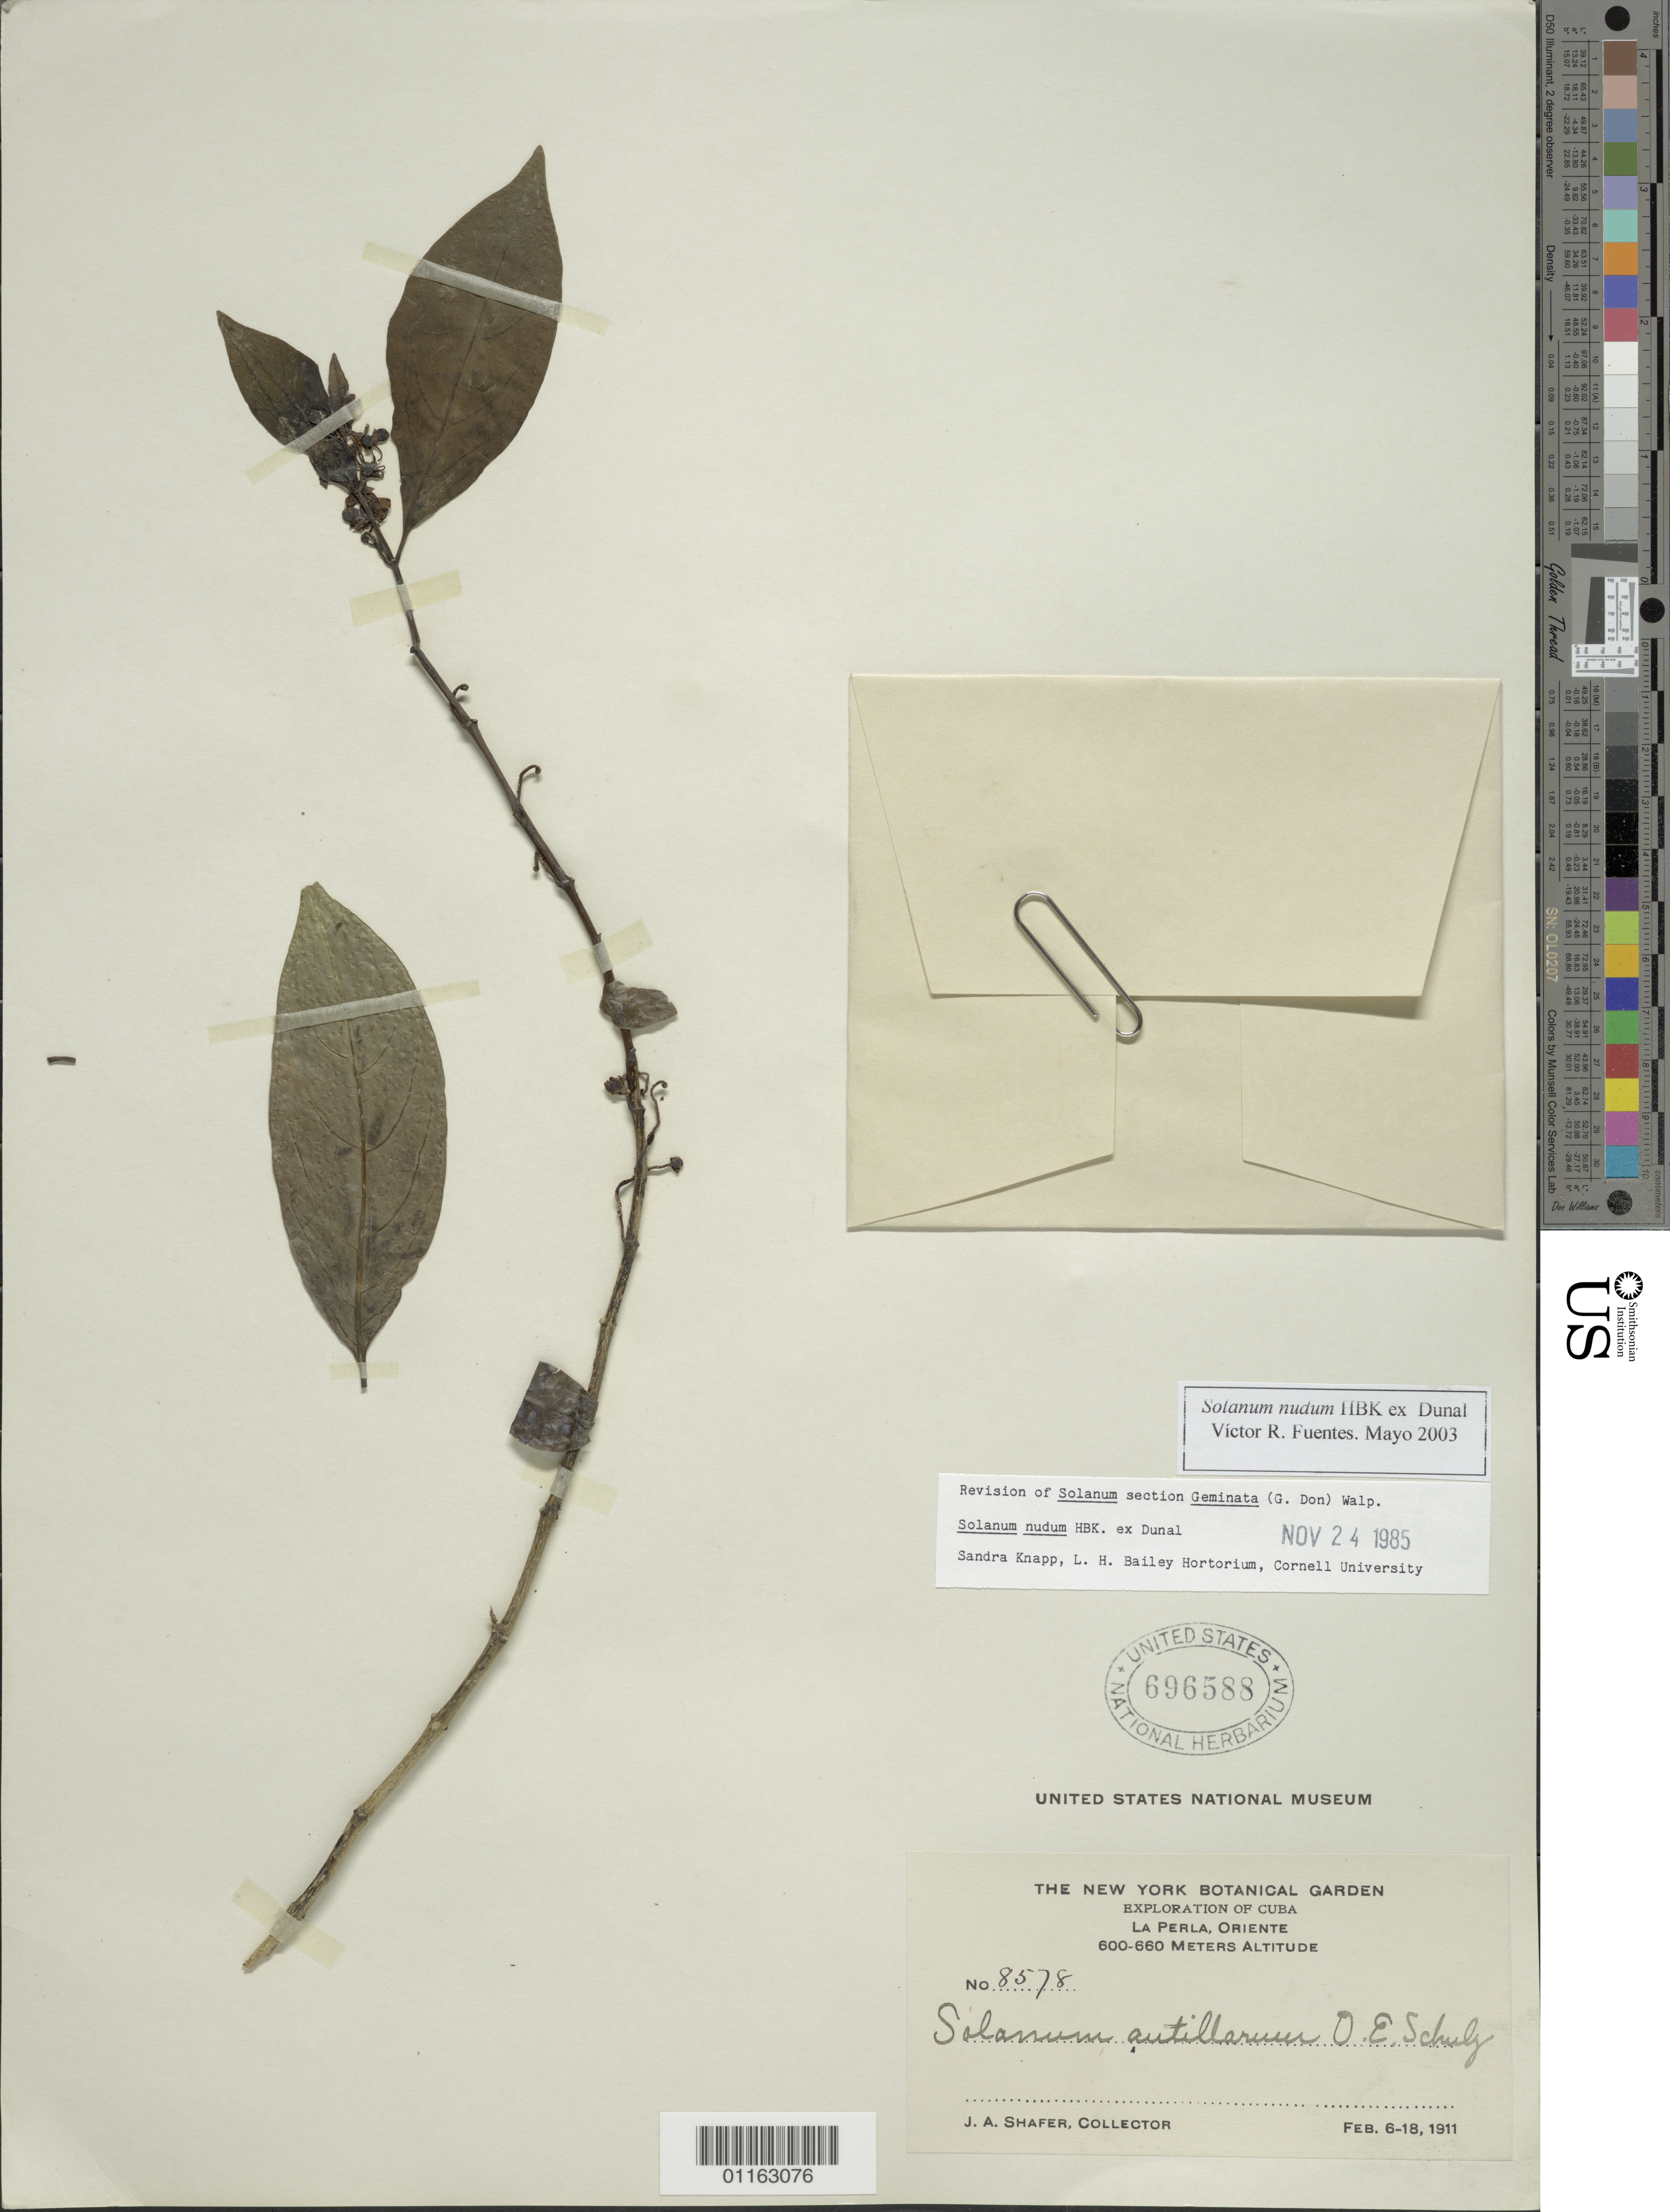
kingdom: Plantae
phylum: Tracheophyta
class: Magnoliopsida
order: Solanales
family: Solanaceae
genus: Solanum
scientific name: Solanum nudum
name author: Humb. & Bonpl. ex Dunal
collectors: J. A. Shafer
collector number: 8578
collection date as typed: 06 Feb 1911 to 18 Feb 1911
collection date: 1911-02-06/1911-02-18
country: Cuba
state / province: Oriente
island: Cuba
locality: La Perla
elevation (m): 600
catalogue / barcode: US 696588